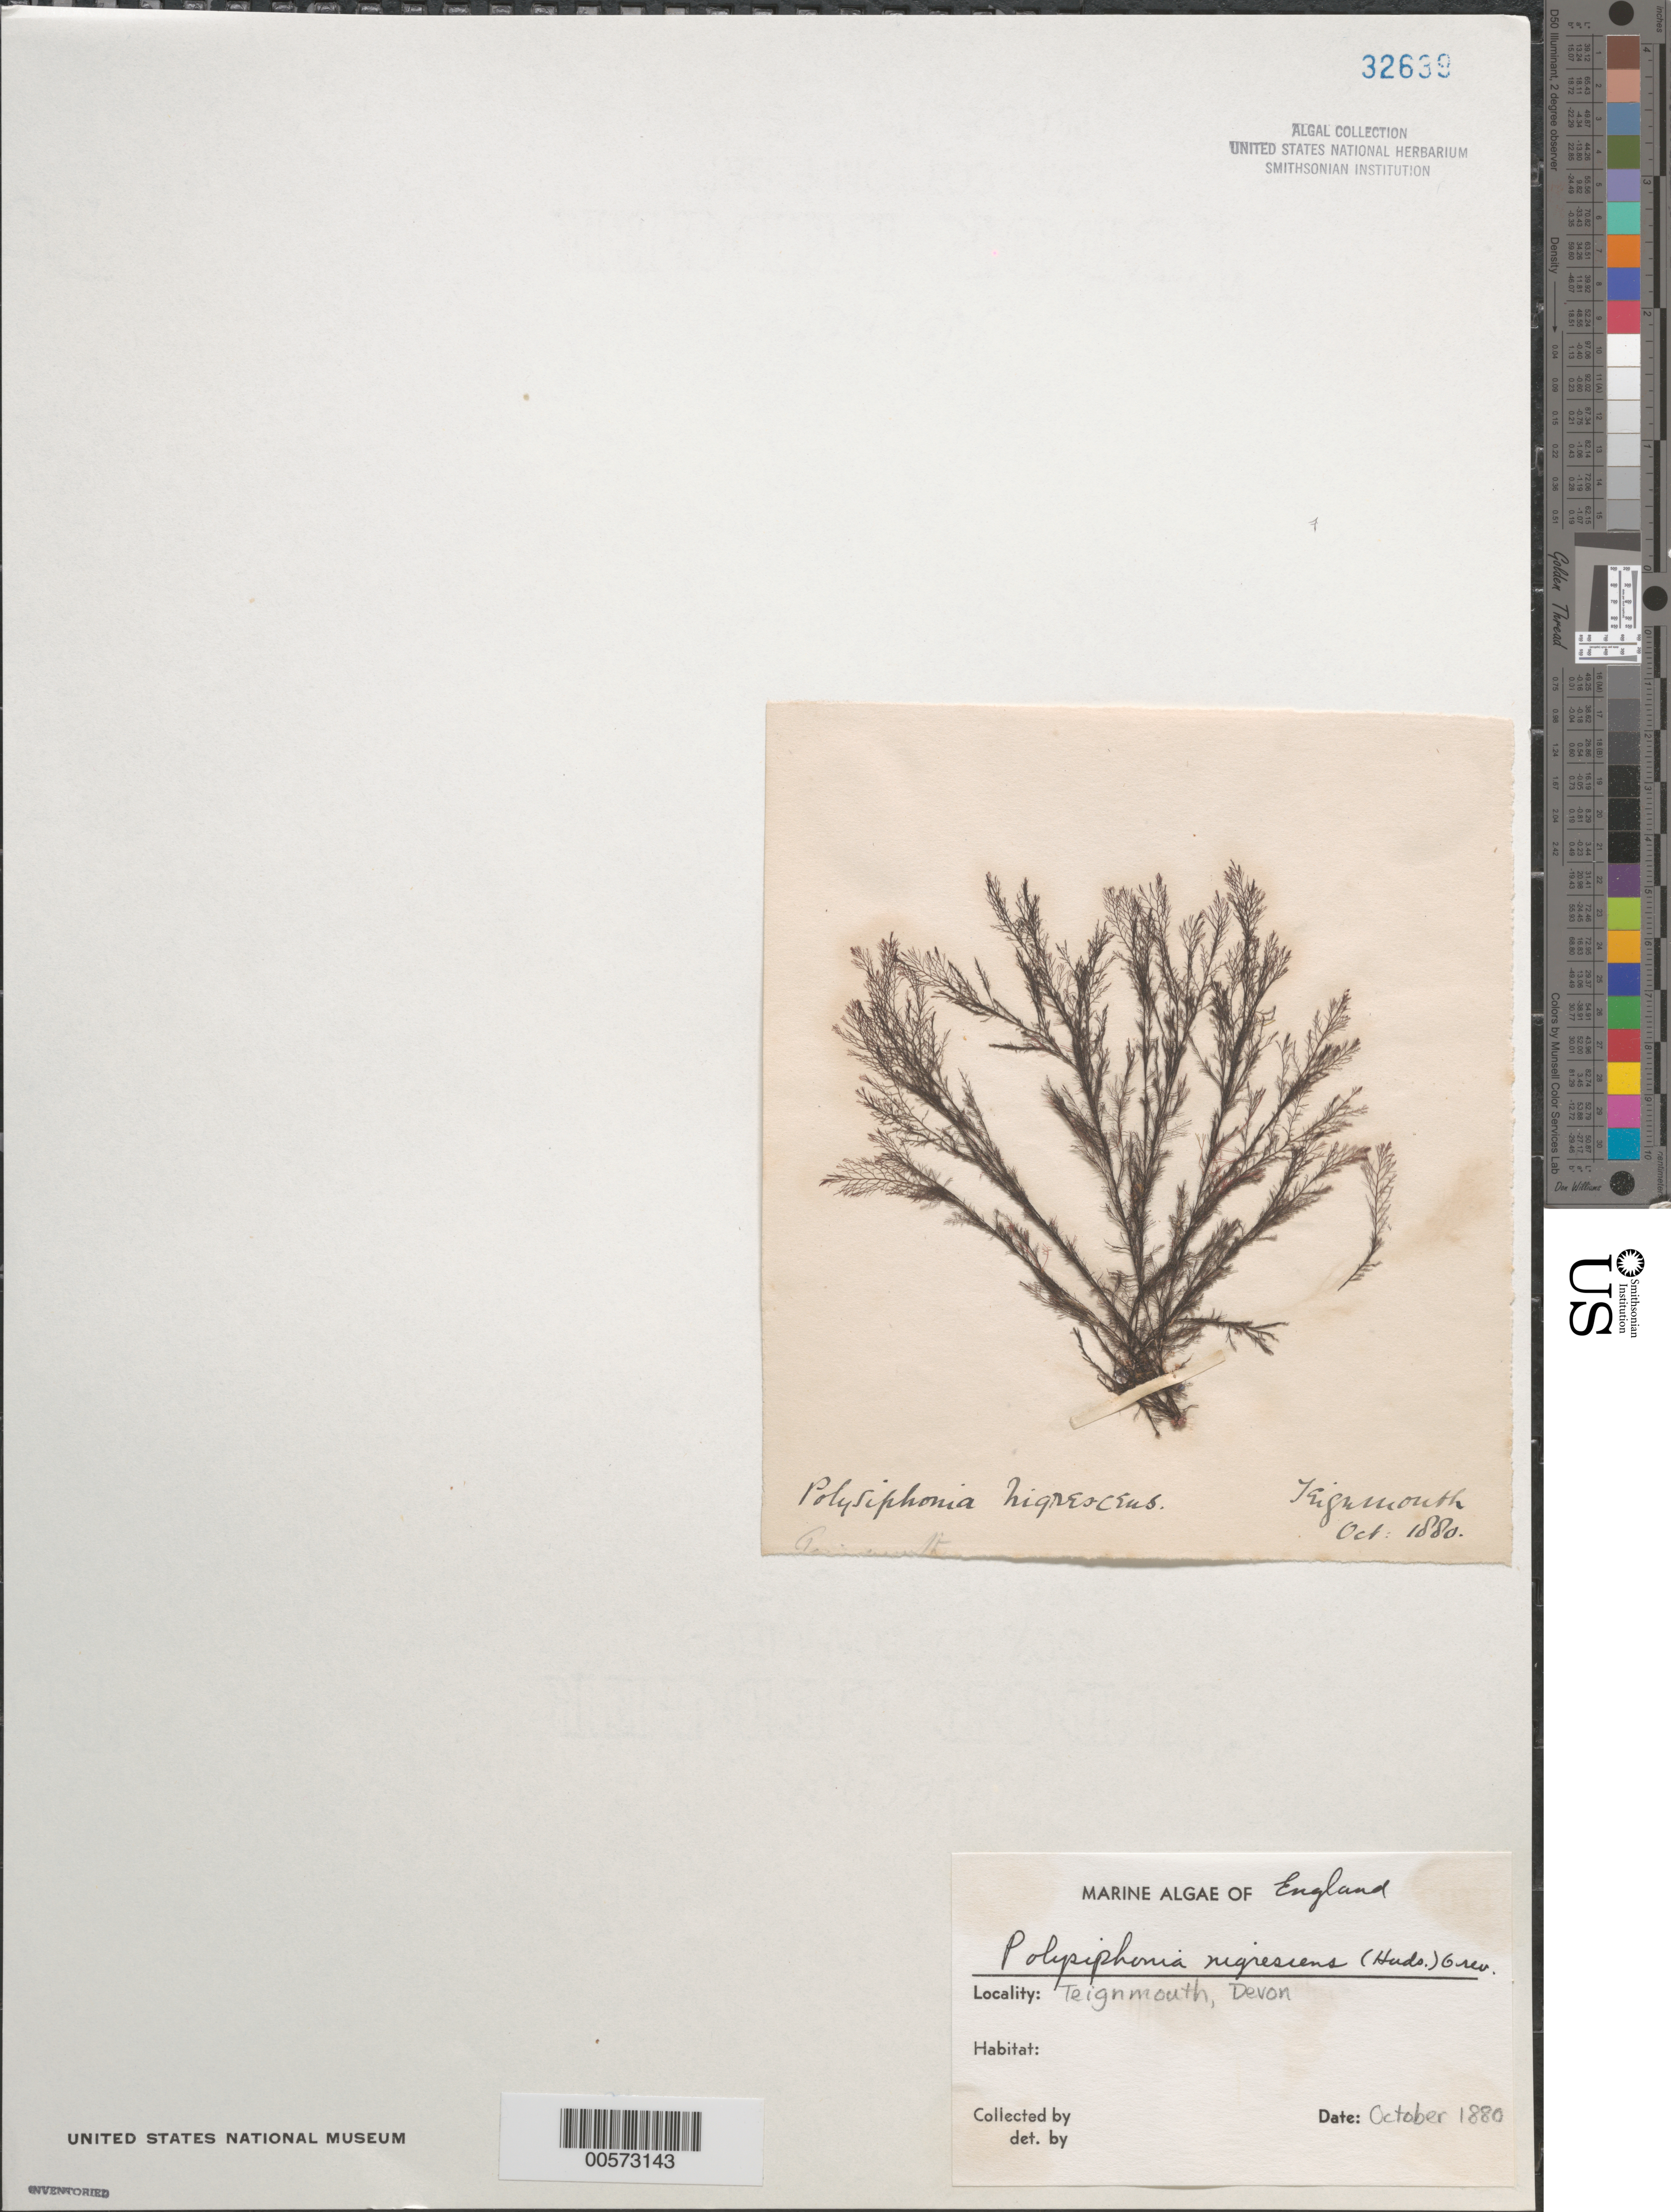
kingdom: Plantae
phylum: Rhodophyta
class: Florideophyceae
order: Ceramiales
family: Rhodomelaceae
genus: Vertebrata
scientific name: Vertebrata fucoides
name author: (Hudson) Kuntze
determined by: Algae name updating Project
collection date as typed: Oct 1880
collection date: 1880-10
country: United Kingdom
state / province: England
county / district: Devon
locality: Teignmouth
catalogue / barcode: US 32639